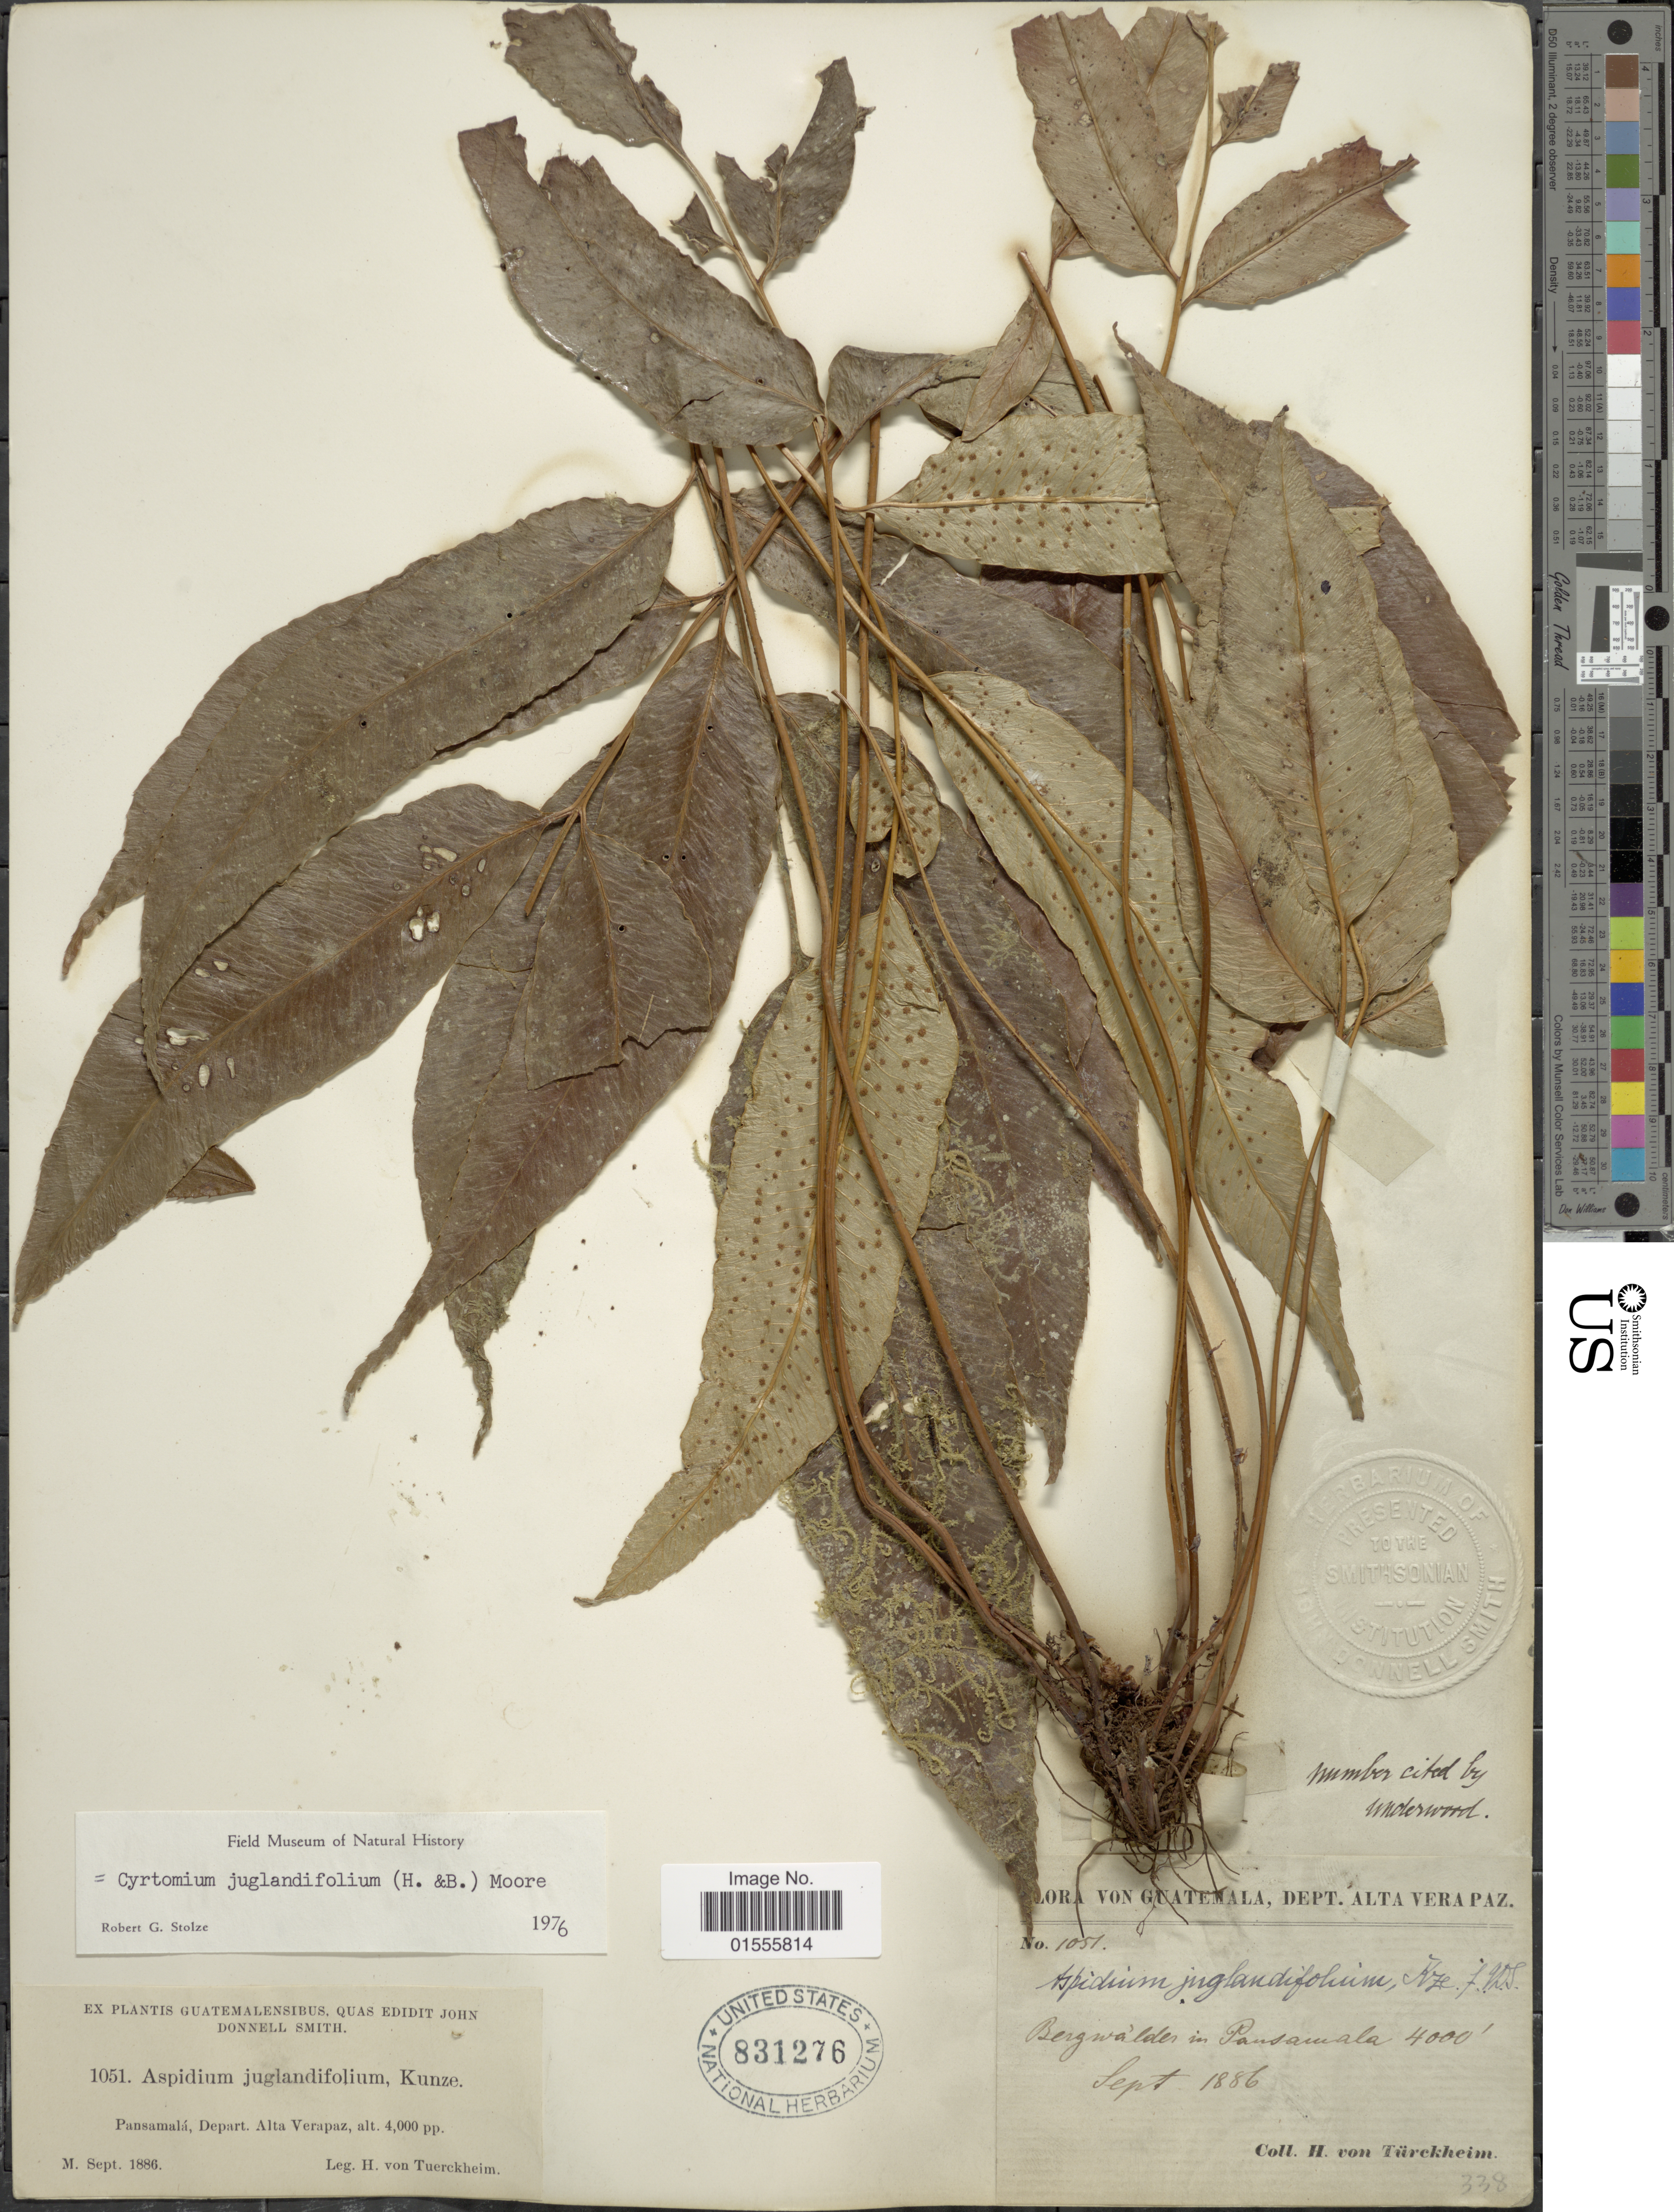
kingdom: Plantae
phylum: Tracheophyta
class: Polypodiopsida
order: Polypodiales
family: Dryopteridaceae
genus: Phanerophlebia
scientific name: Phanerophlebia juglandifolia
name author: (Willd.) J. Sm.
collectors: H. von Türckheim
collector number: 1051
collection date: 1886-09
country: Guatemala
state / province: Alta Verapaz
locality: Pansamalá, Depart. Alta Verapaz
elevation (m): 1219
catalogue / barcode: US 831276